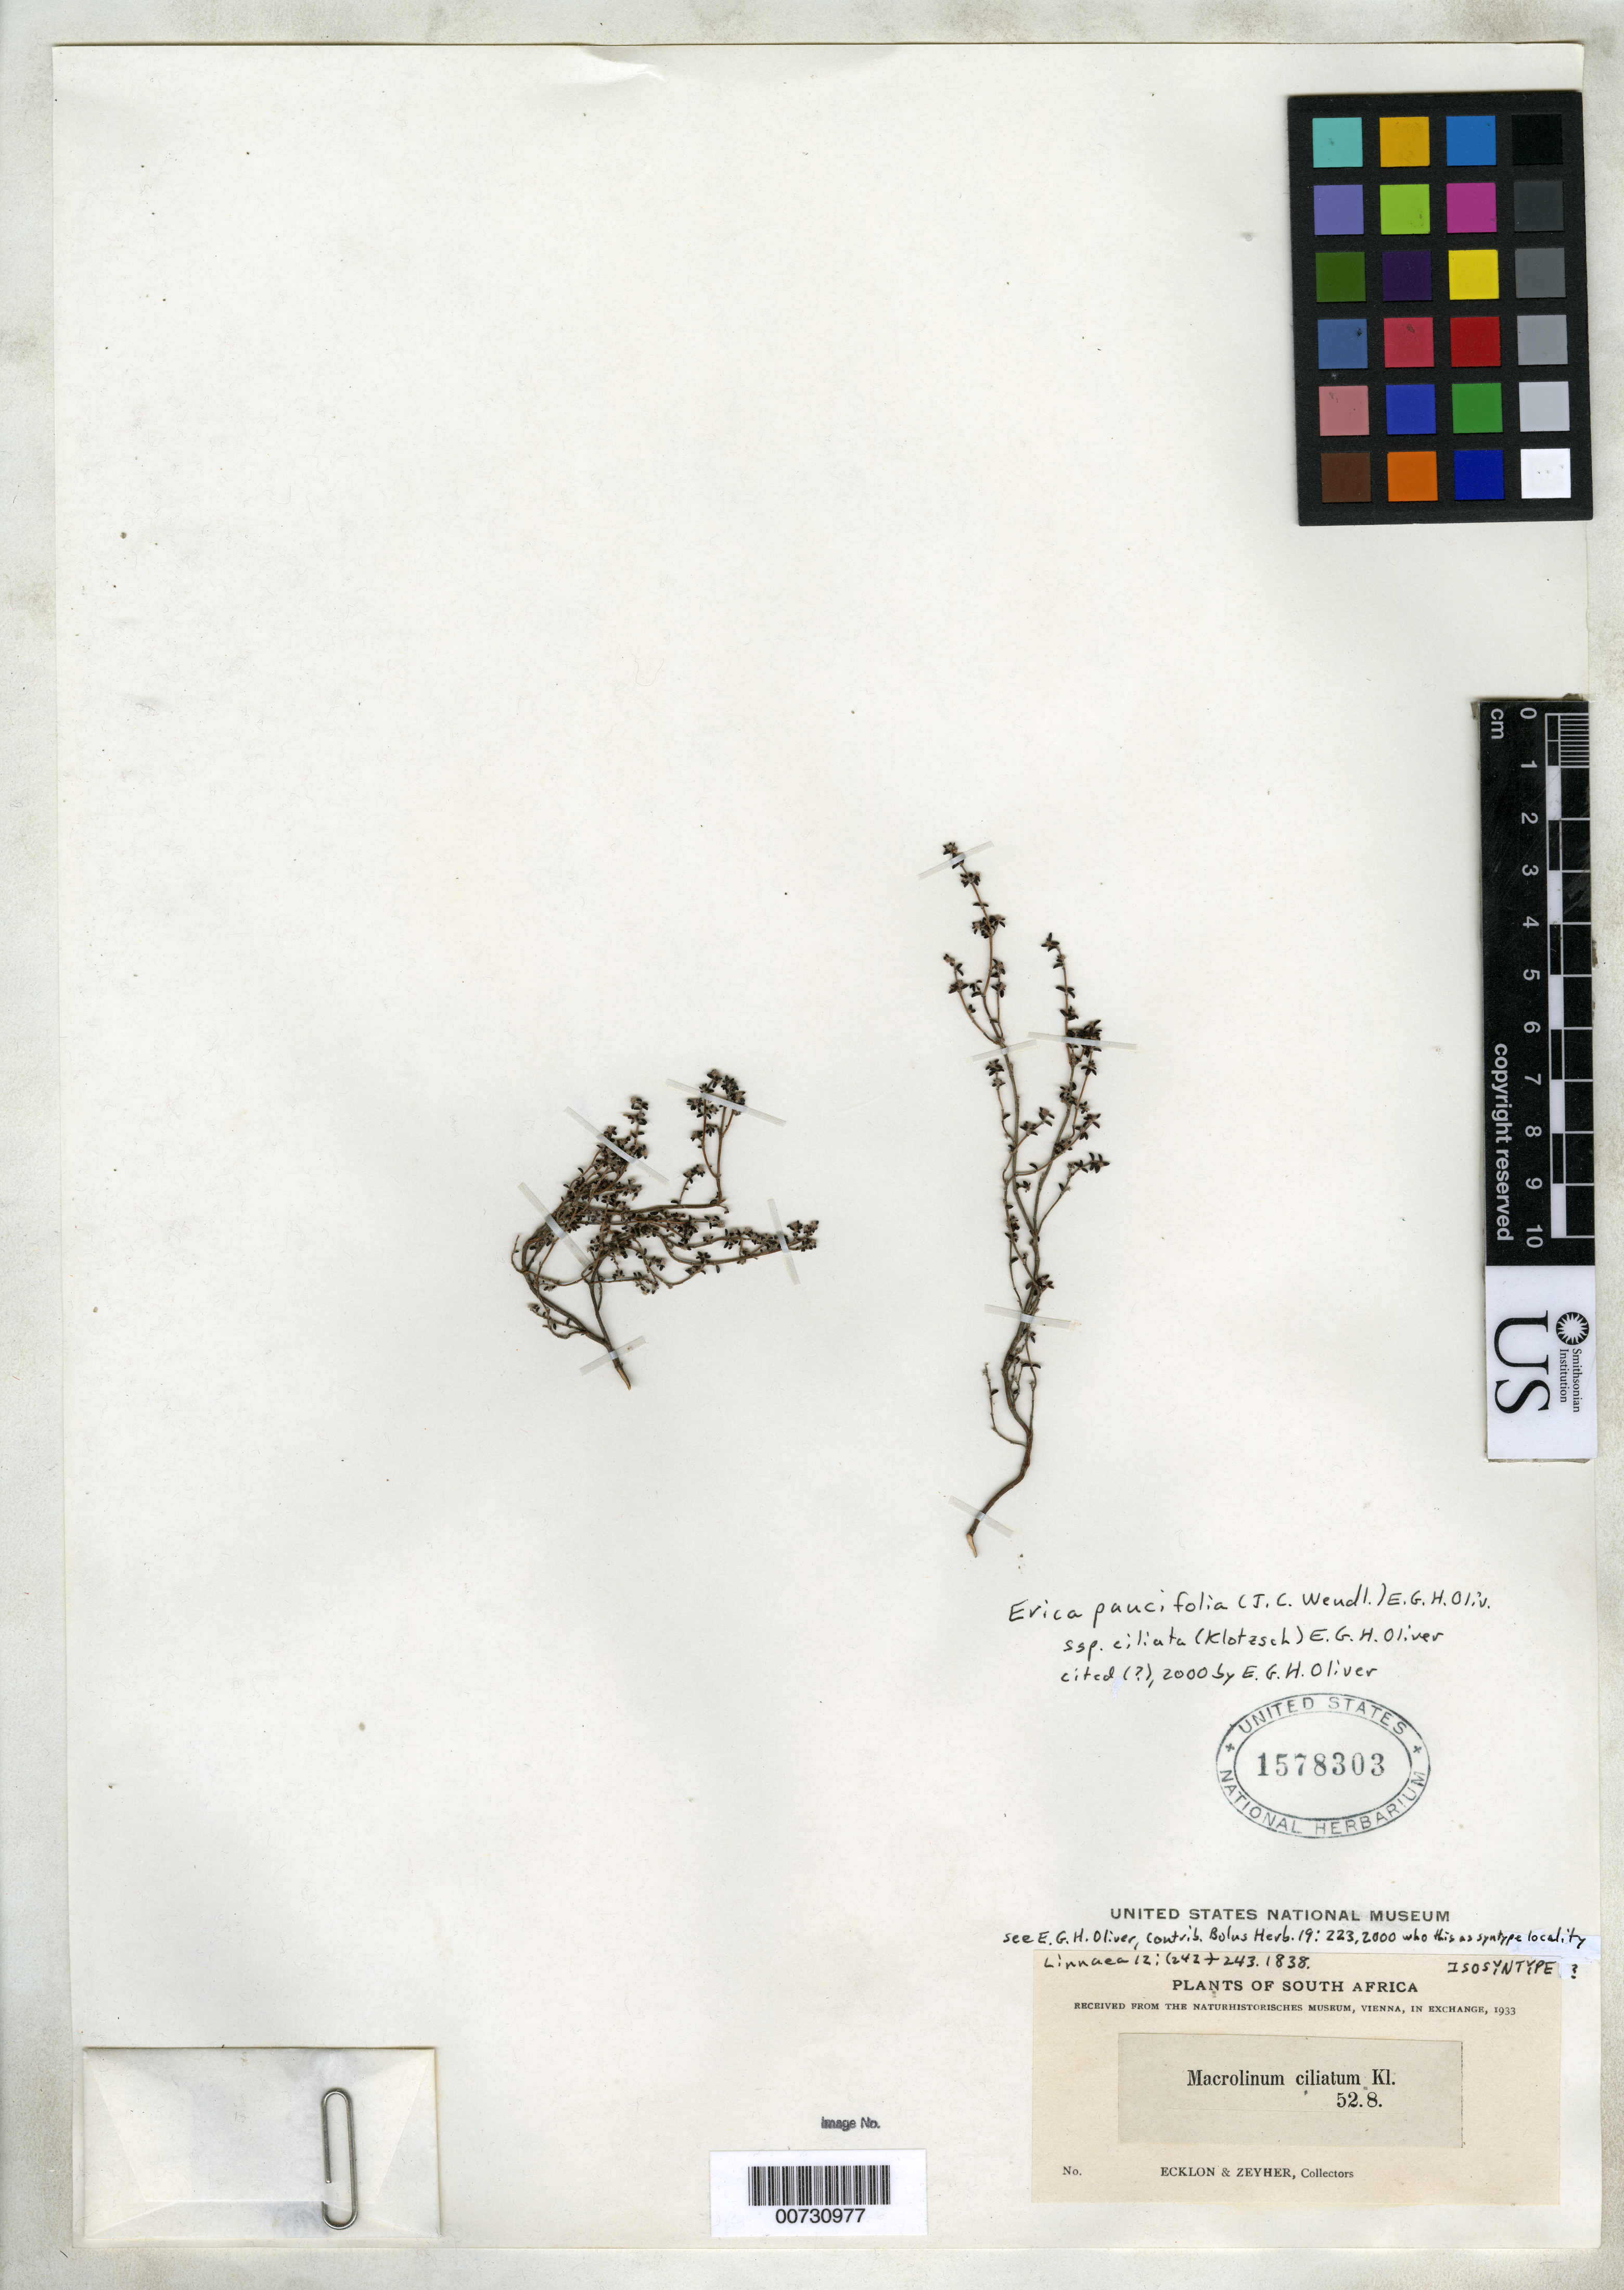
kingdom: Plantae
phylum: Tracheophyta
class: Magnoliopsida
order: Ericales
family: Ericaceae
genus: Macrolinum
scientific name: Macrolinum ciliatum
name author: Klotzsch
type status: Isosyntype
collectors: C. F. Ecklon & C. Zeyher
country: South Africa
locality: In hills between Caledon and Babylon's Tower, altit. II, Caledon [fide Oliver 2000, US label sin loc.].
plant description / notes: Collection (but not US sheet) cited 2000 by E.G.H. Oliver, Contr. Bolus Herb. 19.; "Macrolinum ciliatum Kl. 52.8". Lectotypified on Ecklon & Zeyher 290 by Oliver (2000, lectotype: NBG).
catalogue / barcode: US 1578303